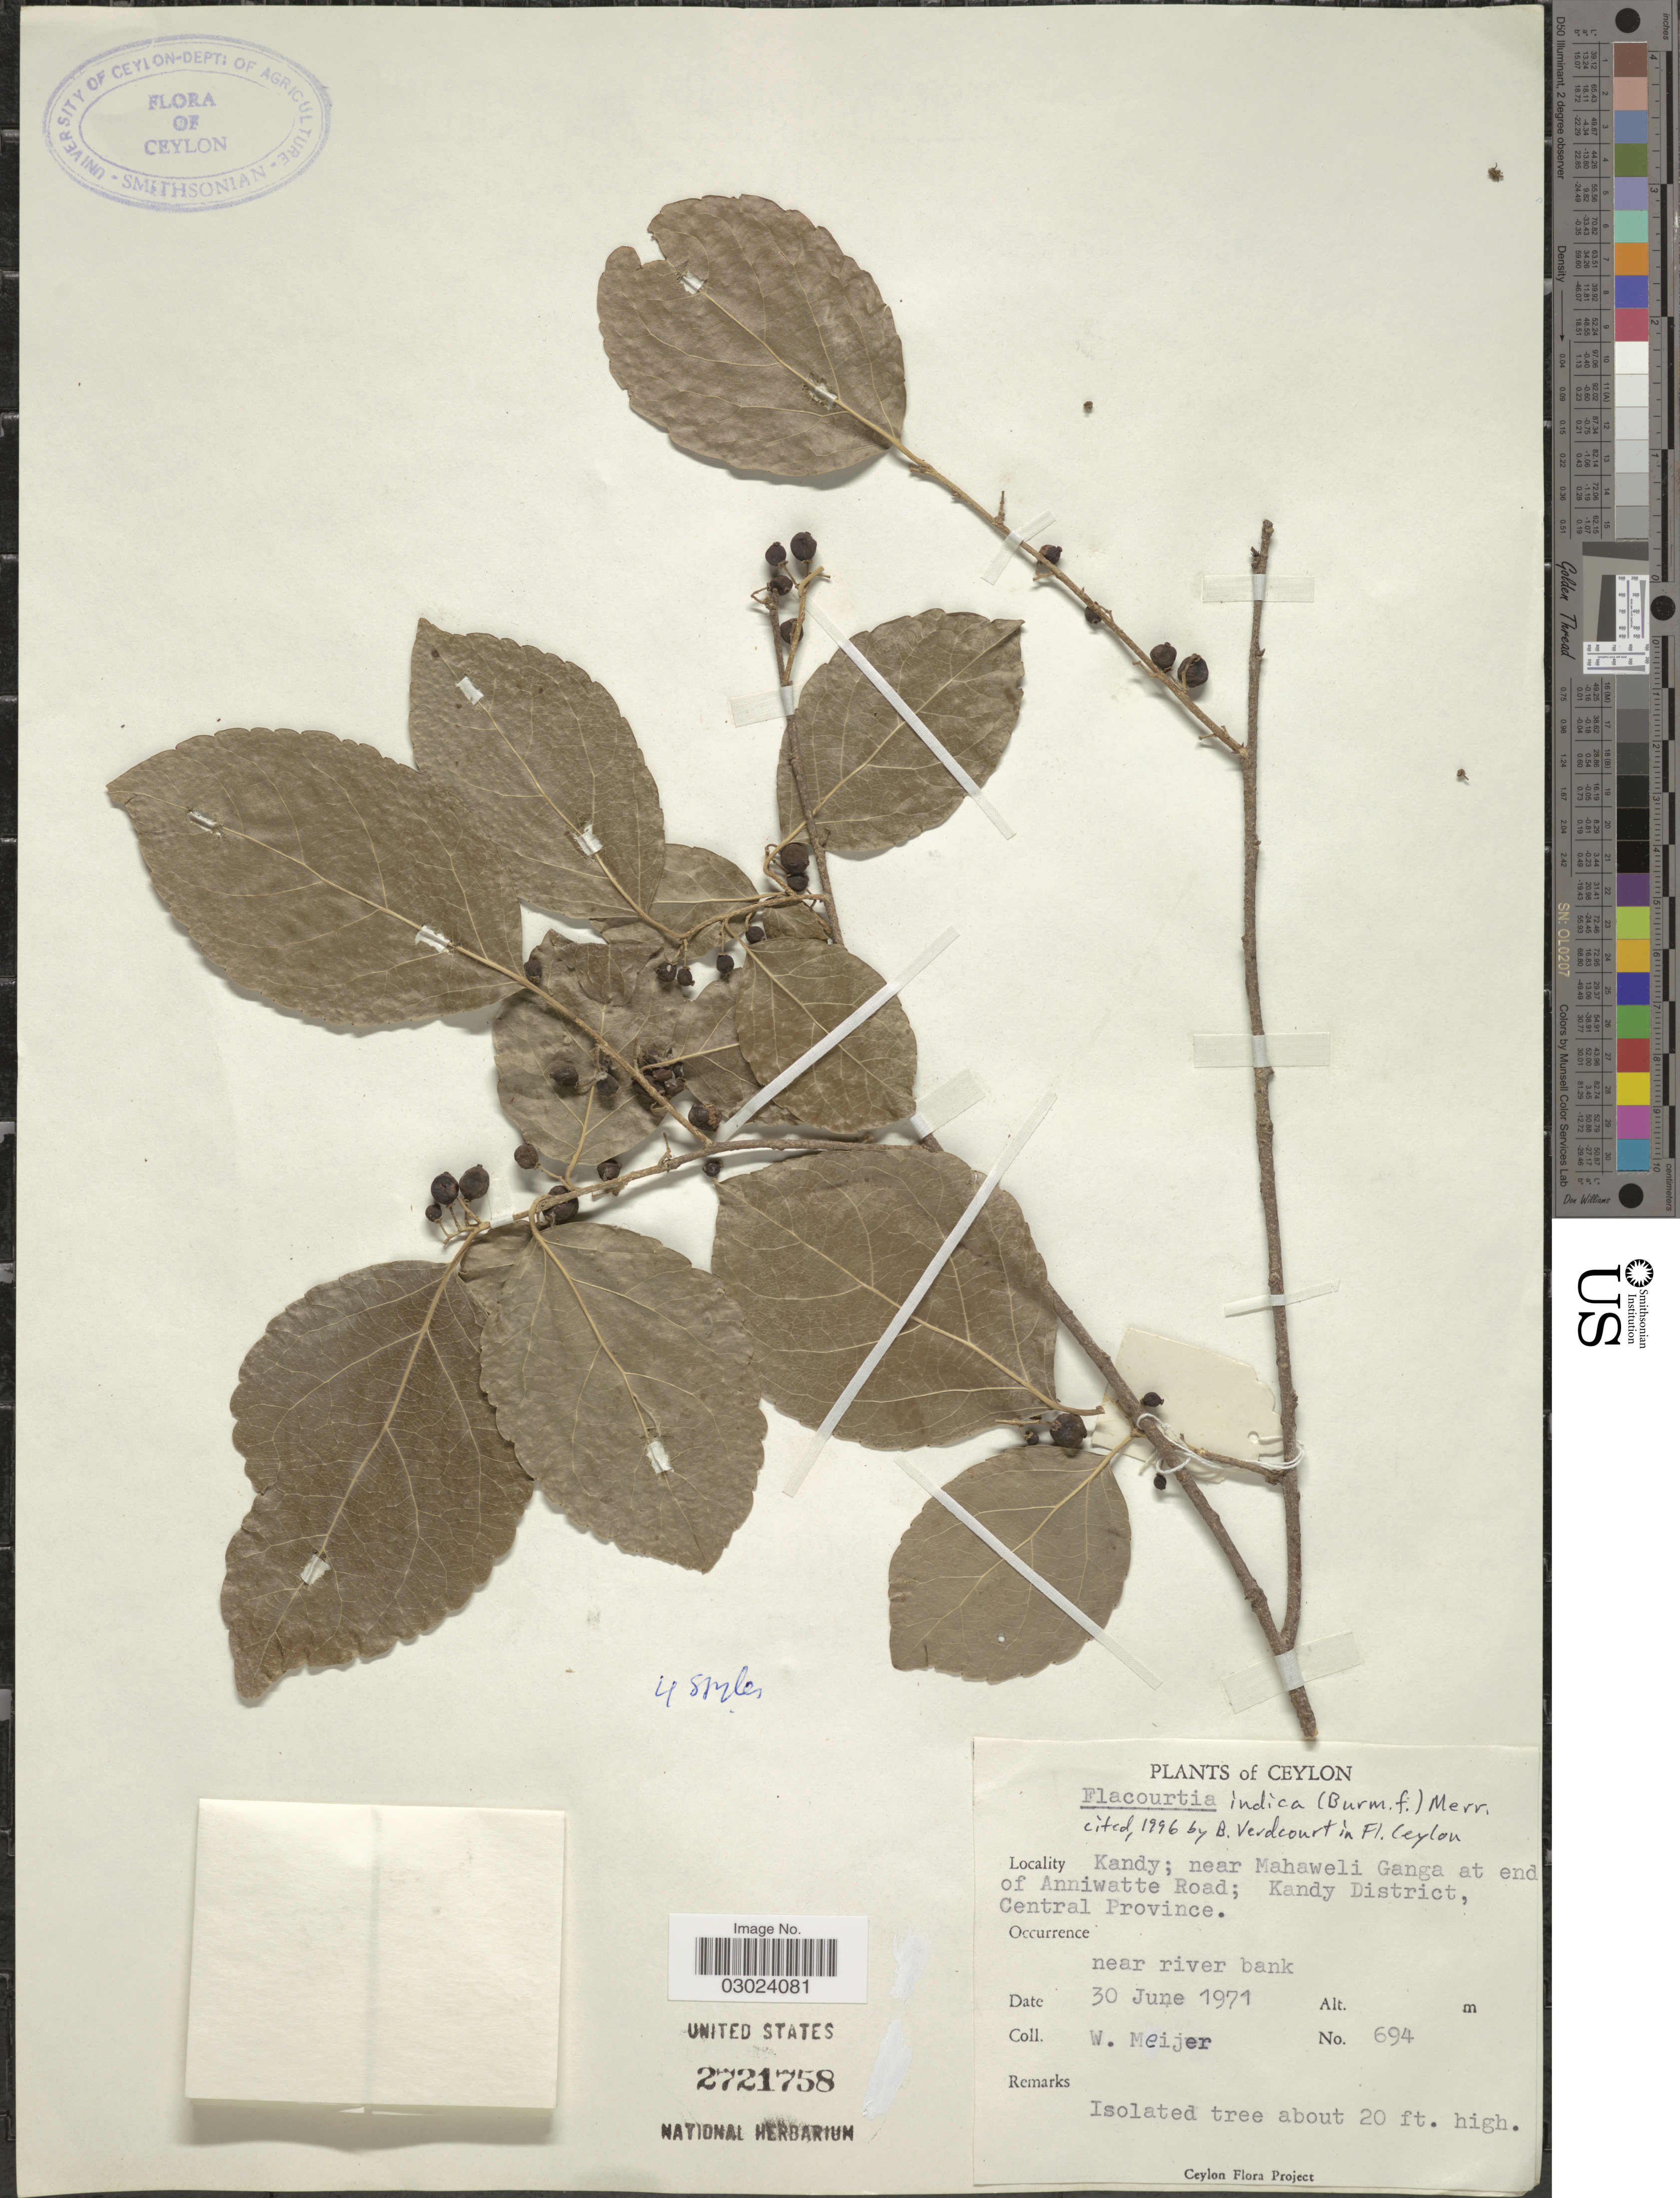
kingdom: Plantae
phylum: Tracheophyta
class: Magnoliopsida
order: Malpighiales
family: Salicaceae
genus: Flacourtia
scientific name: Flacourtia indica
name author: (Burm. f.) Merr.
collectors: W. Meijer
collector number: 694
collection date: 1971-06-30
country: Sri Lanka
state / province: Central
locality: Ceylon. Kandy; near Mahaweli Ganga at end of Anniwatte Road; Kandy District, Central Province. Near river bank.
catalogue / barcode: US 2721758